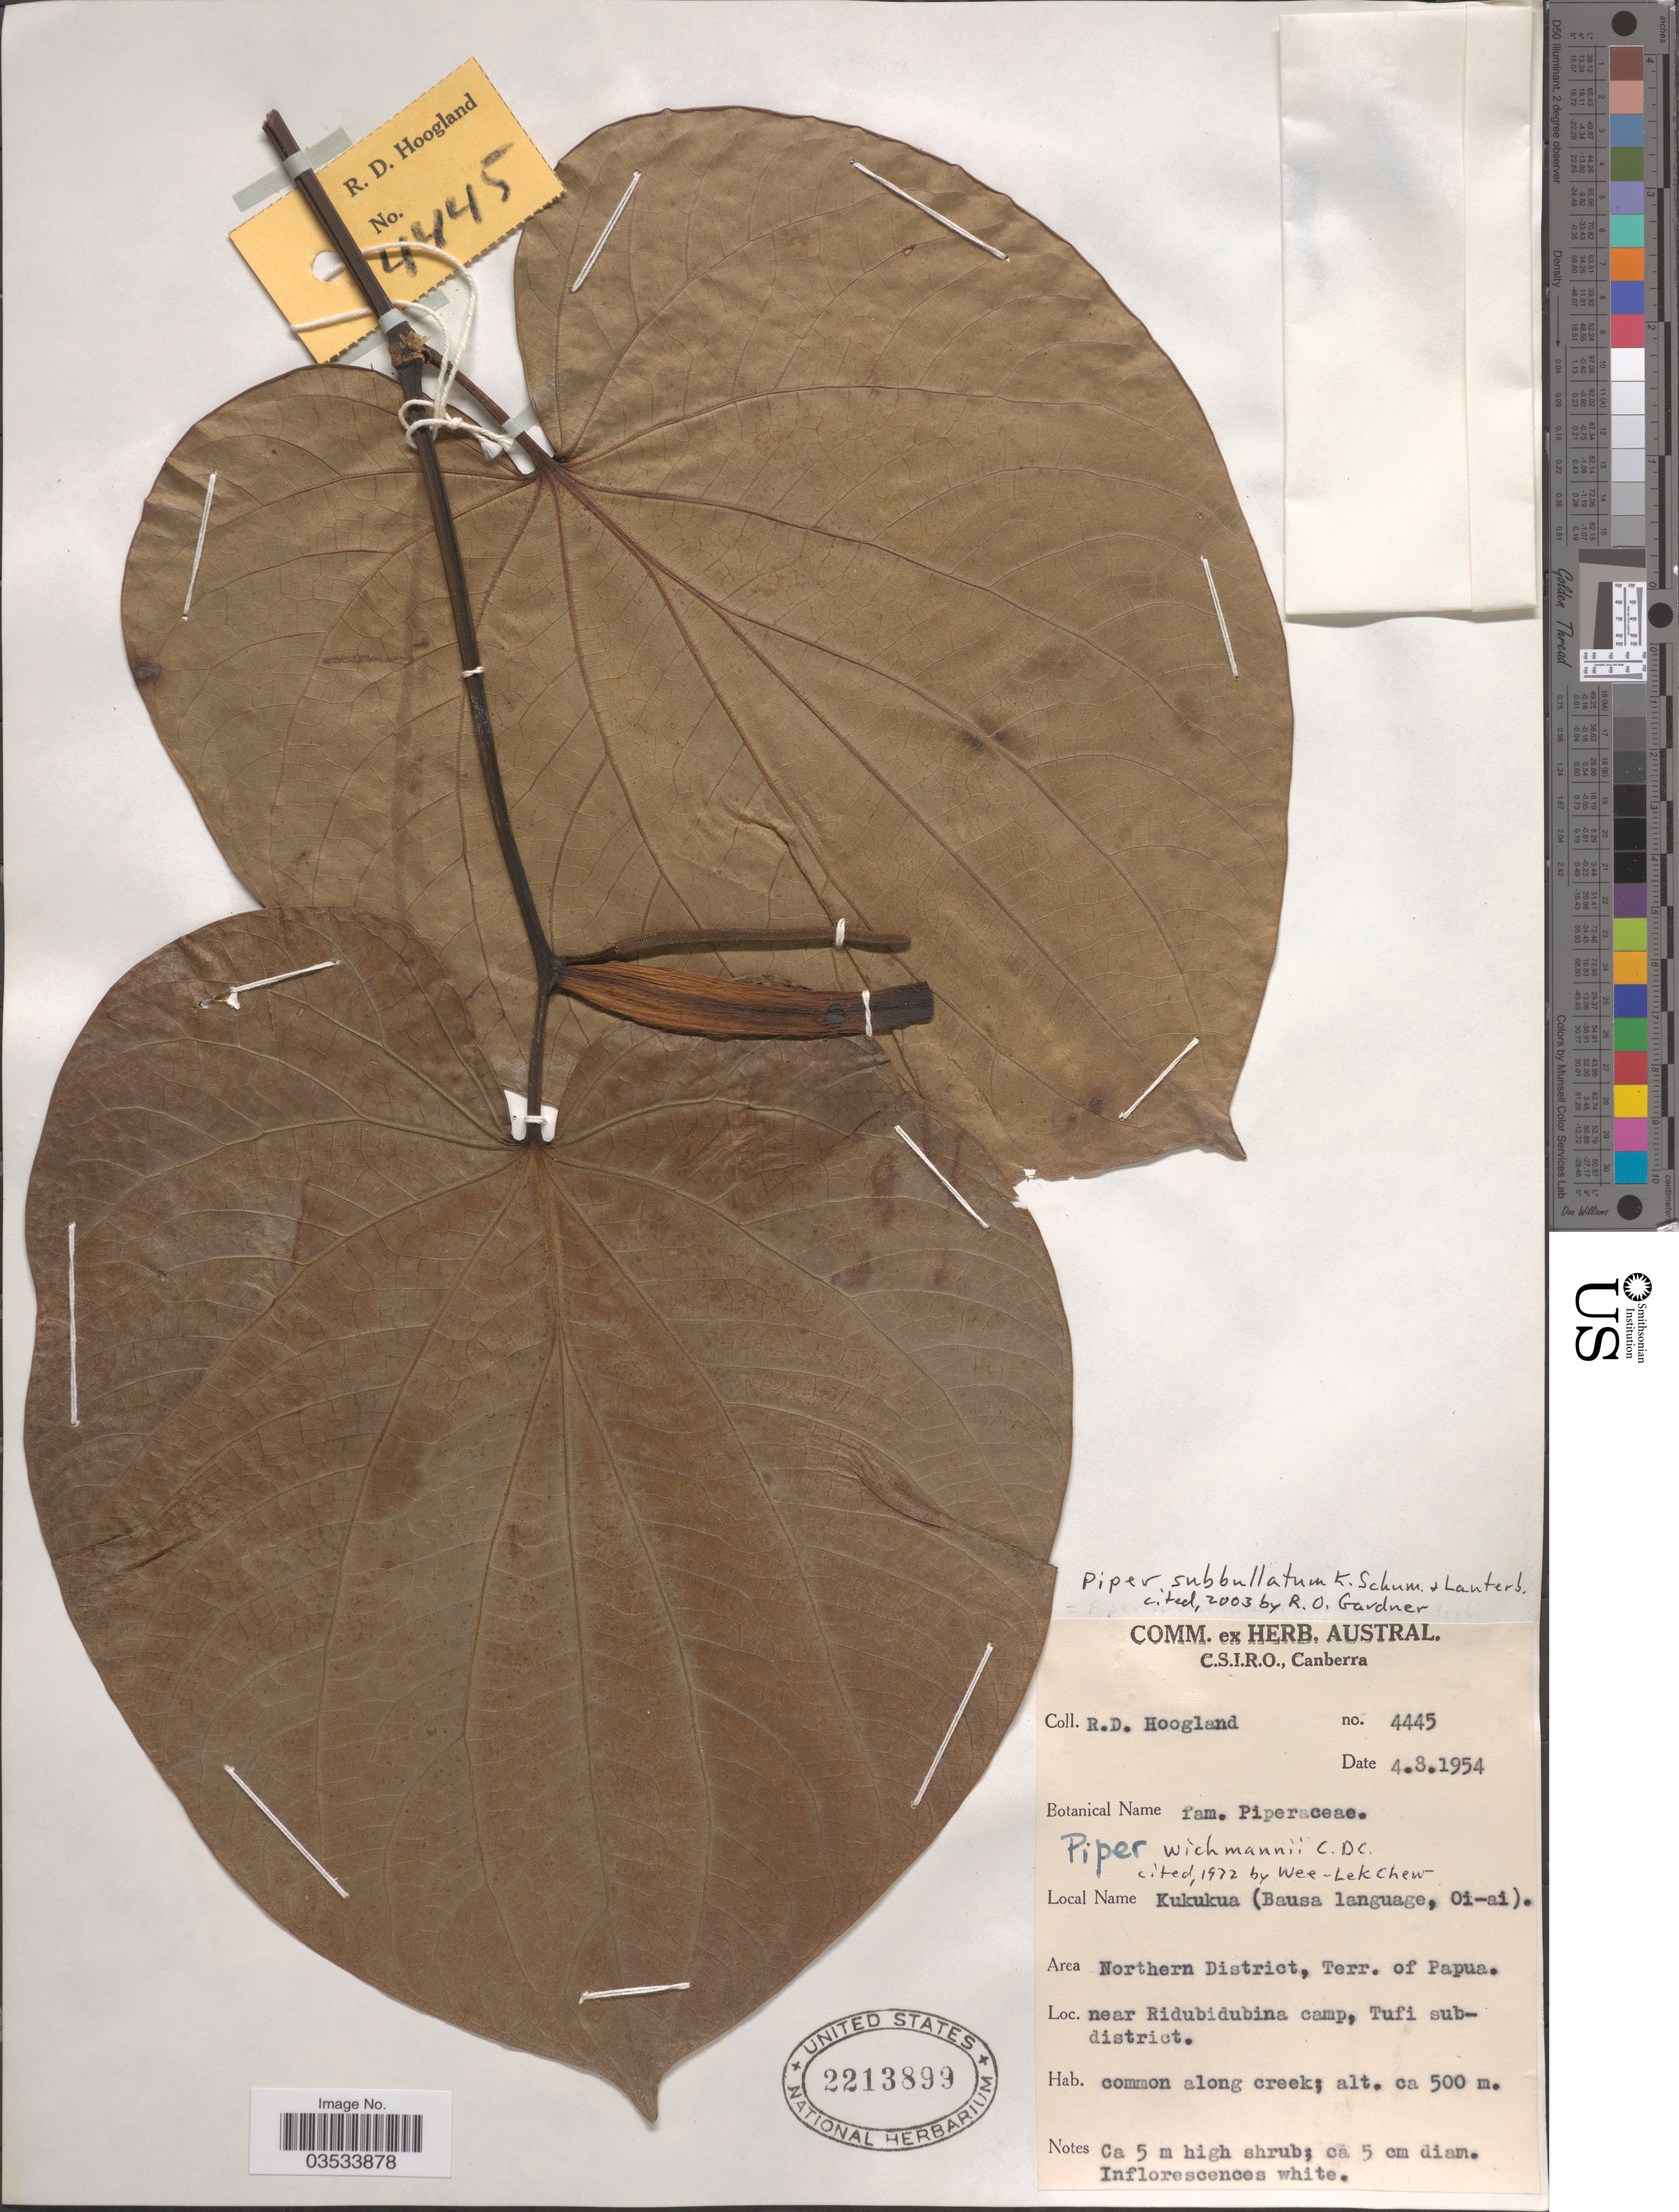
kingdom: Plantae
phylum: Tracheophyta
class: Magnoliopsida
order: Piperales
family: Piperaceae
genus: Piper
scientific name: Piper subbullatum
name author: K. Schum. & Lauterb.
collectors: R. D. Hoogland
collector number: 4445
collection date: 1954-08-04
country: Papua New Guinea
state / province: Northern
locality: Area Northern District, Terr. of Papua. Near Ridubidubina camp, Tufi subdistrict.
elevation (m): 500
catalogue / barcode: US 2213899